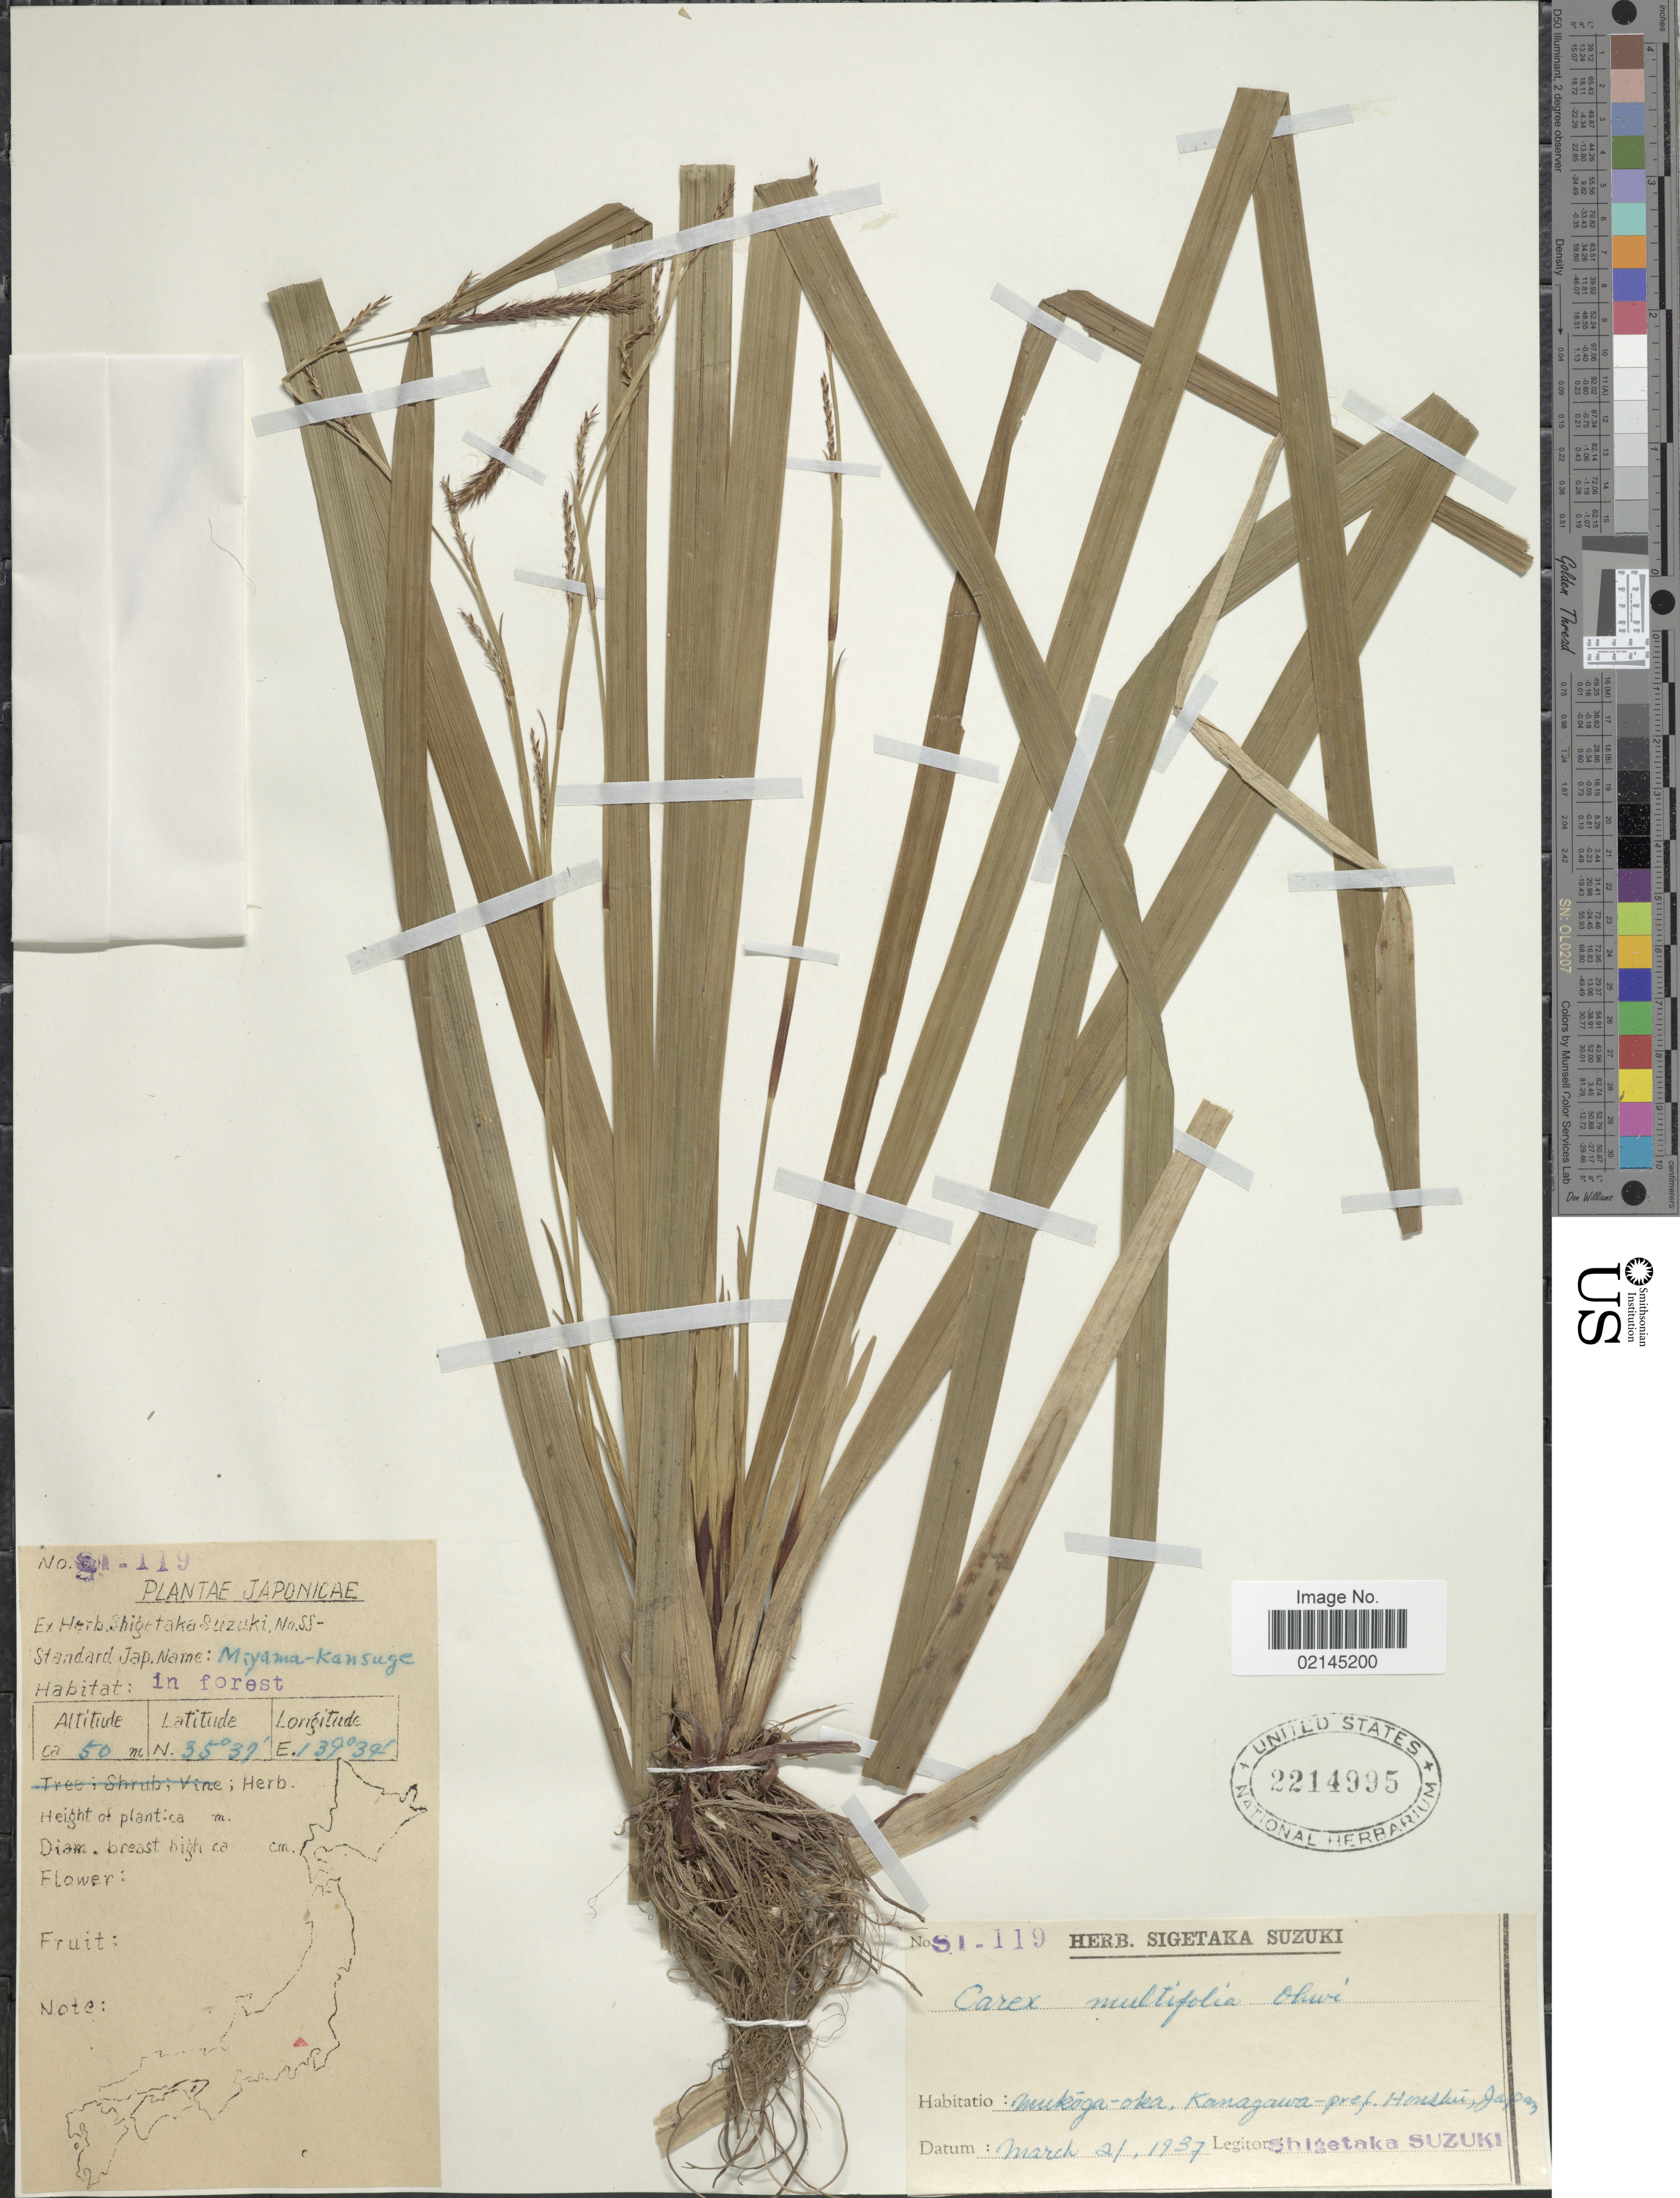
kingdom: Plantae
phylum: Tracheophyta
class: Liliopsida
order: Poales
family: Cyperaceae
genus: Carex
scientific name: Carex dolichostachya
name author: Hayata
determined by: Strong, Mark T., (BOT), Smithsonian Institution - National Museum of Natural History (UNITED STATES)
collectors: S. Suzuki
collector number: SI-119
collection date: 1937-03-21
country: Japan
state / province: Kanagawa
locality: Mukoga-oka, Kanagawa-pref. Honshu, Japan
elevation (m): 50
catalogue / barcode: US 2214995